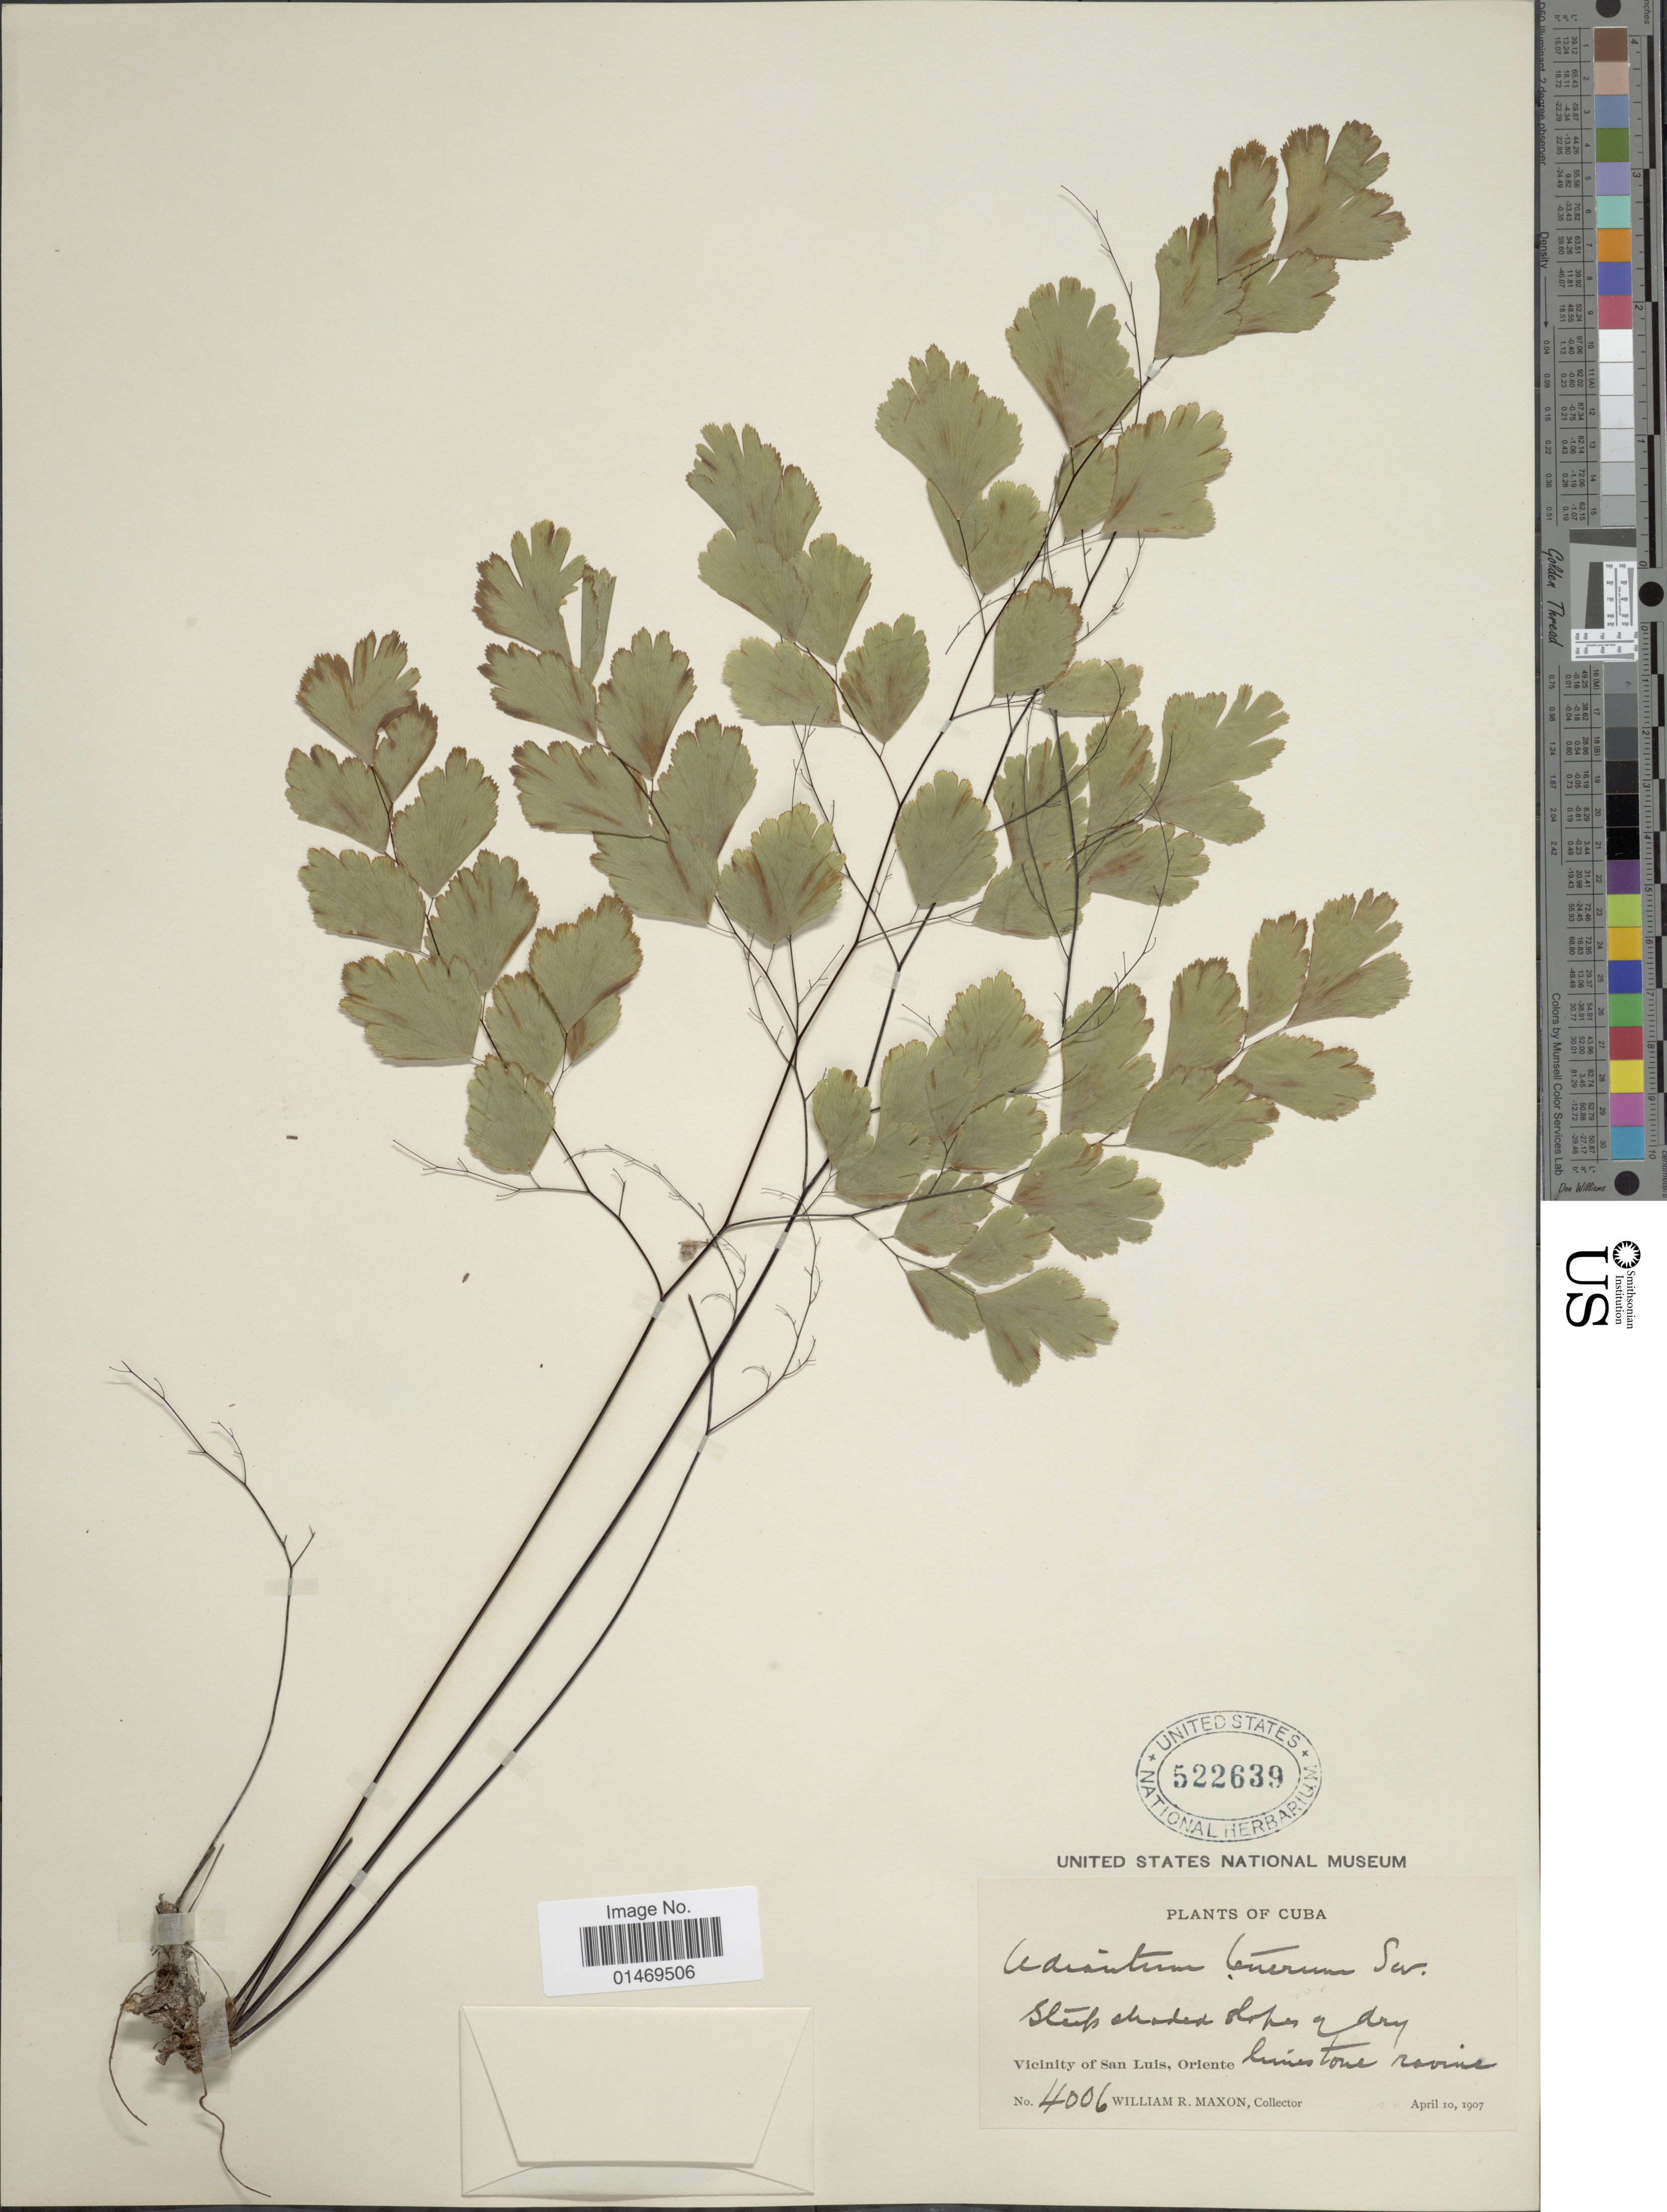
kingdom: Plantae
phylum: Tracheophyta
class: Polypodiopsida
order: Polypodiales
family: Pteridaceae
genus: Adiantum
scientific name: Adiantum tenerum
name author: Sw.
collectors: W. R. Maxon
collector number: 4006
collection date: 1907-04-10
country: Cuba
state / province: Oriente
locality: Vicinity of San Luis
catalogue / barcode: US 522639